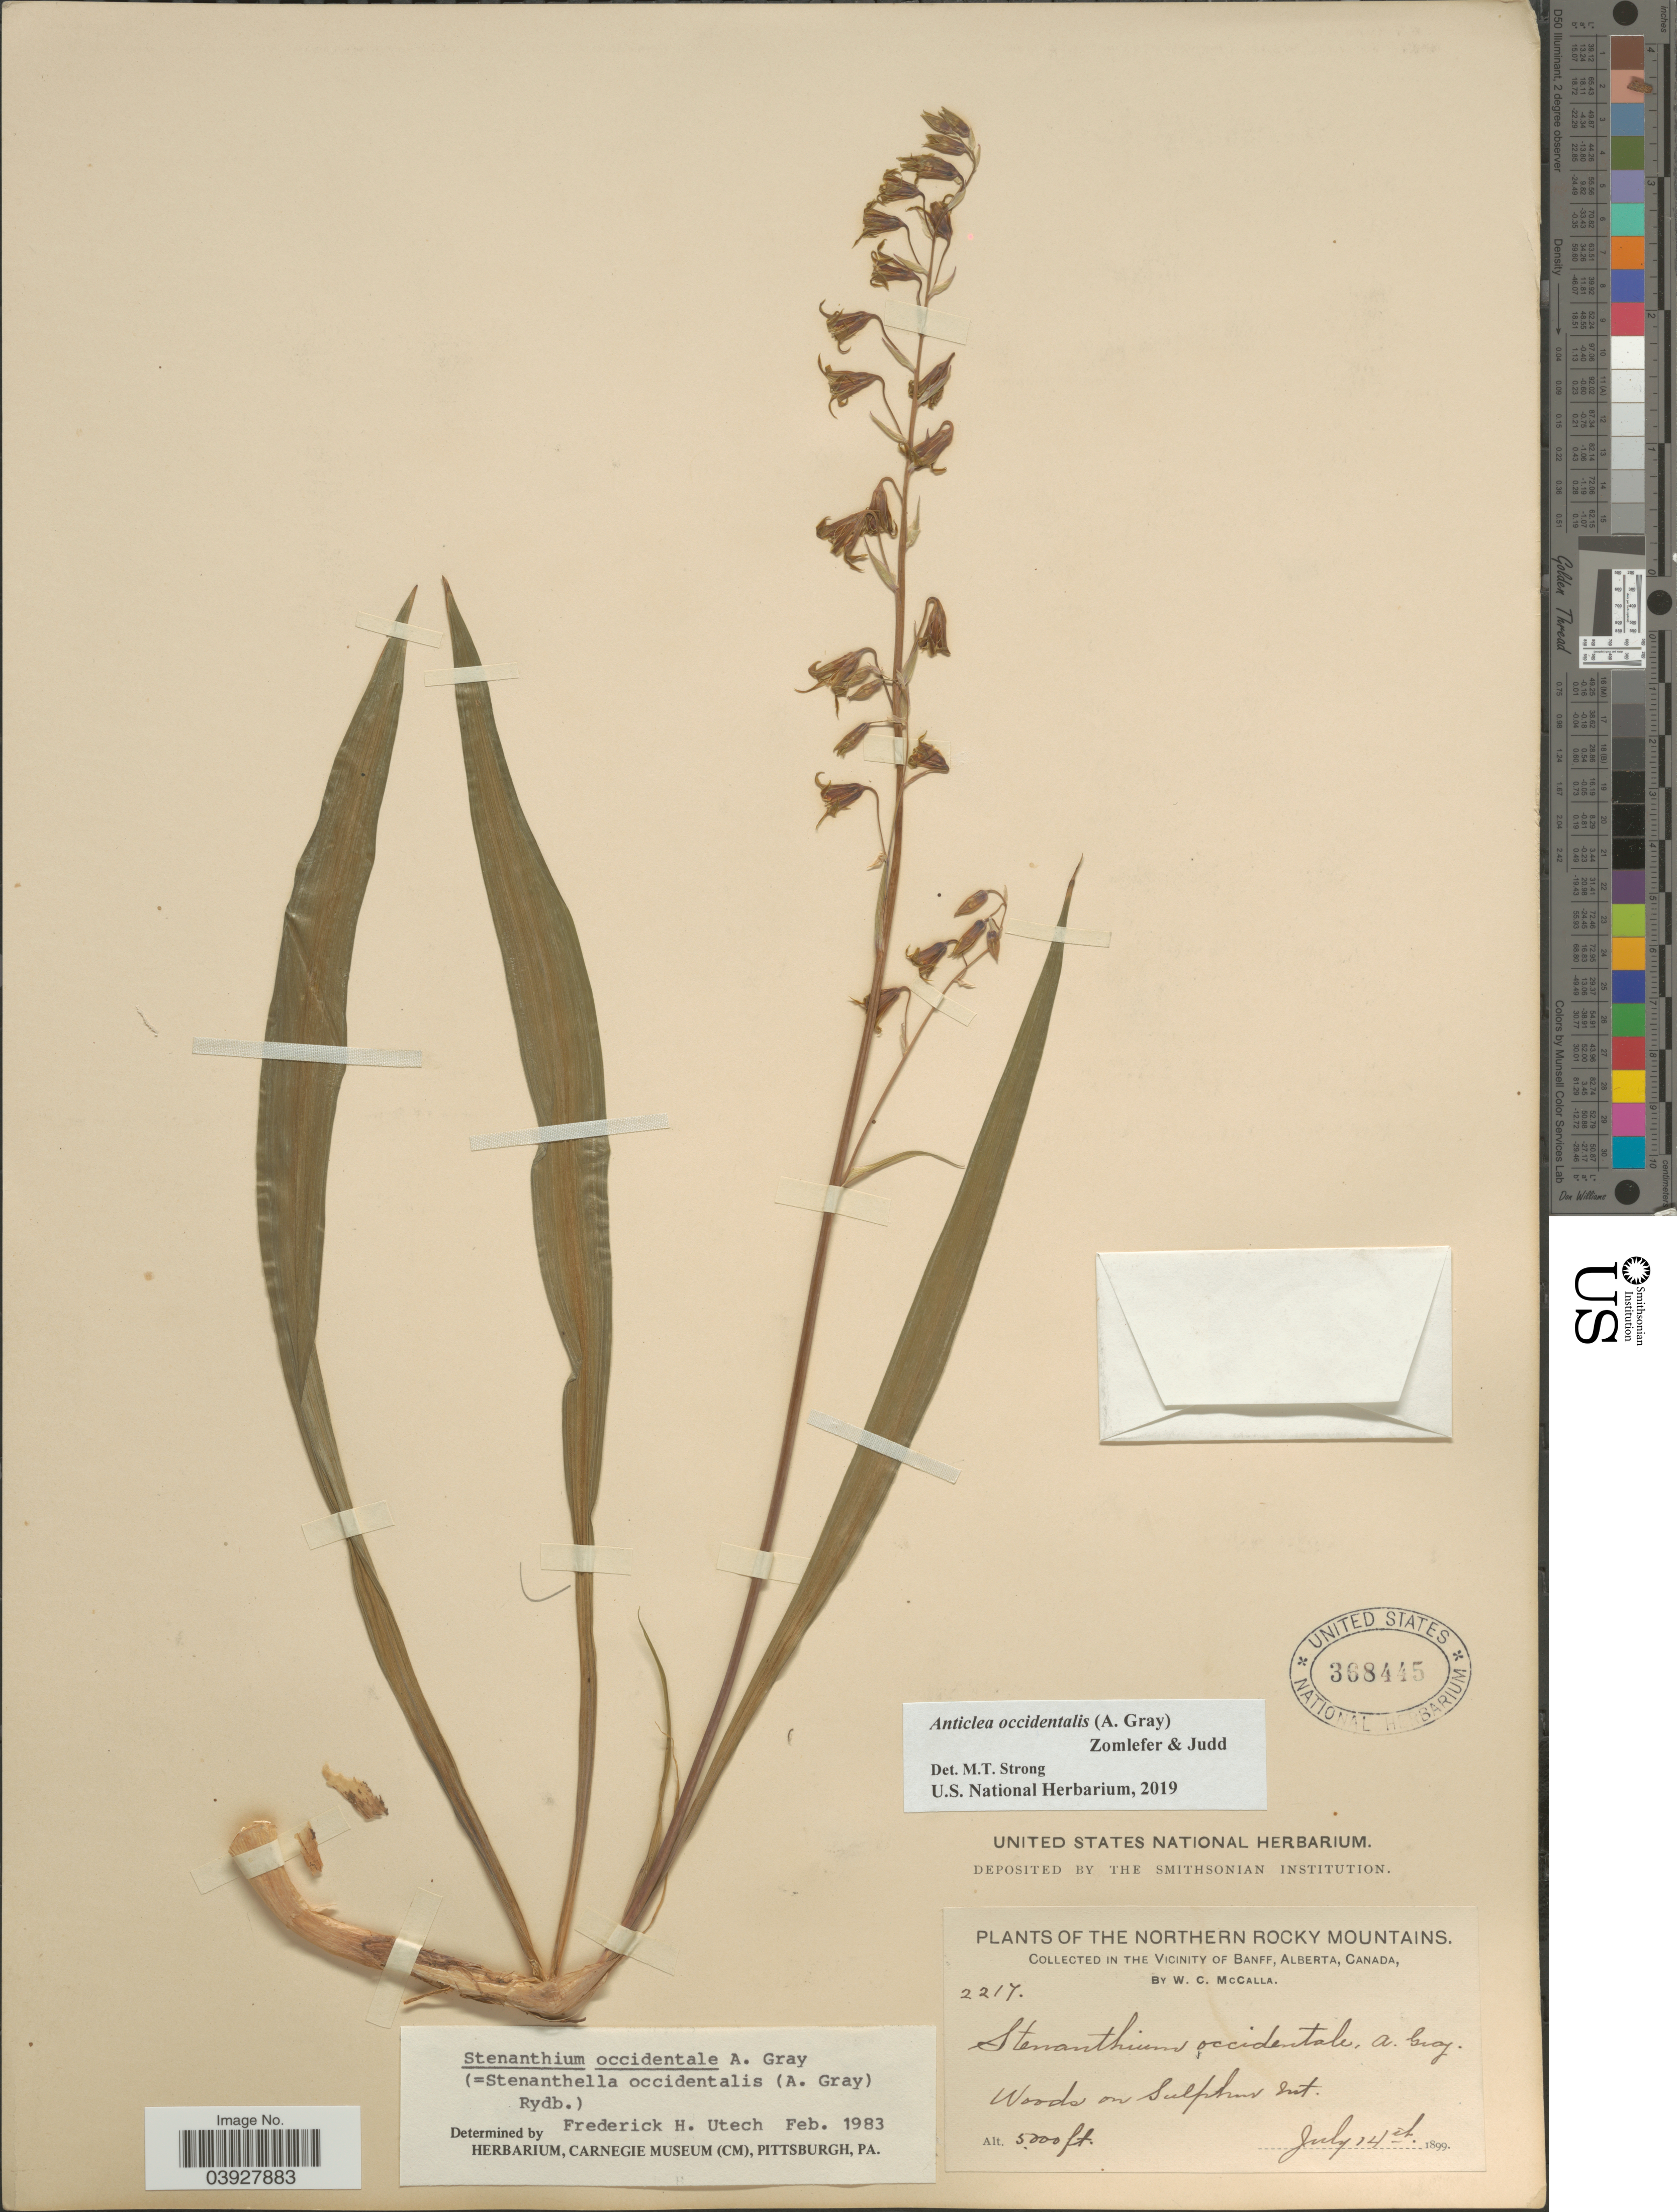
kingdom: Plantae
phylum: Tracheophyta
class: Liliopsida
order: Liliales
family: Melanthiaceae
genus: Anticlea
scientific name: Anticlea occidentalis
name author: (A. Gray) Zomlefer & Judd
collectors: W. McCalla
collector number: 2217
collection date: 1899-07-14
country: Canada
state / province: Alberta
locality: The Northern Rocky Mountains. In the Vicinity of Banff. Woods on Sulphur Mt.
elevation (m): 1524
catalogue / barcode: US 368445